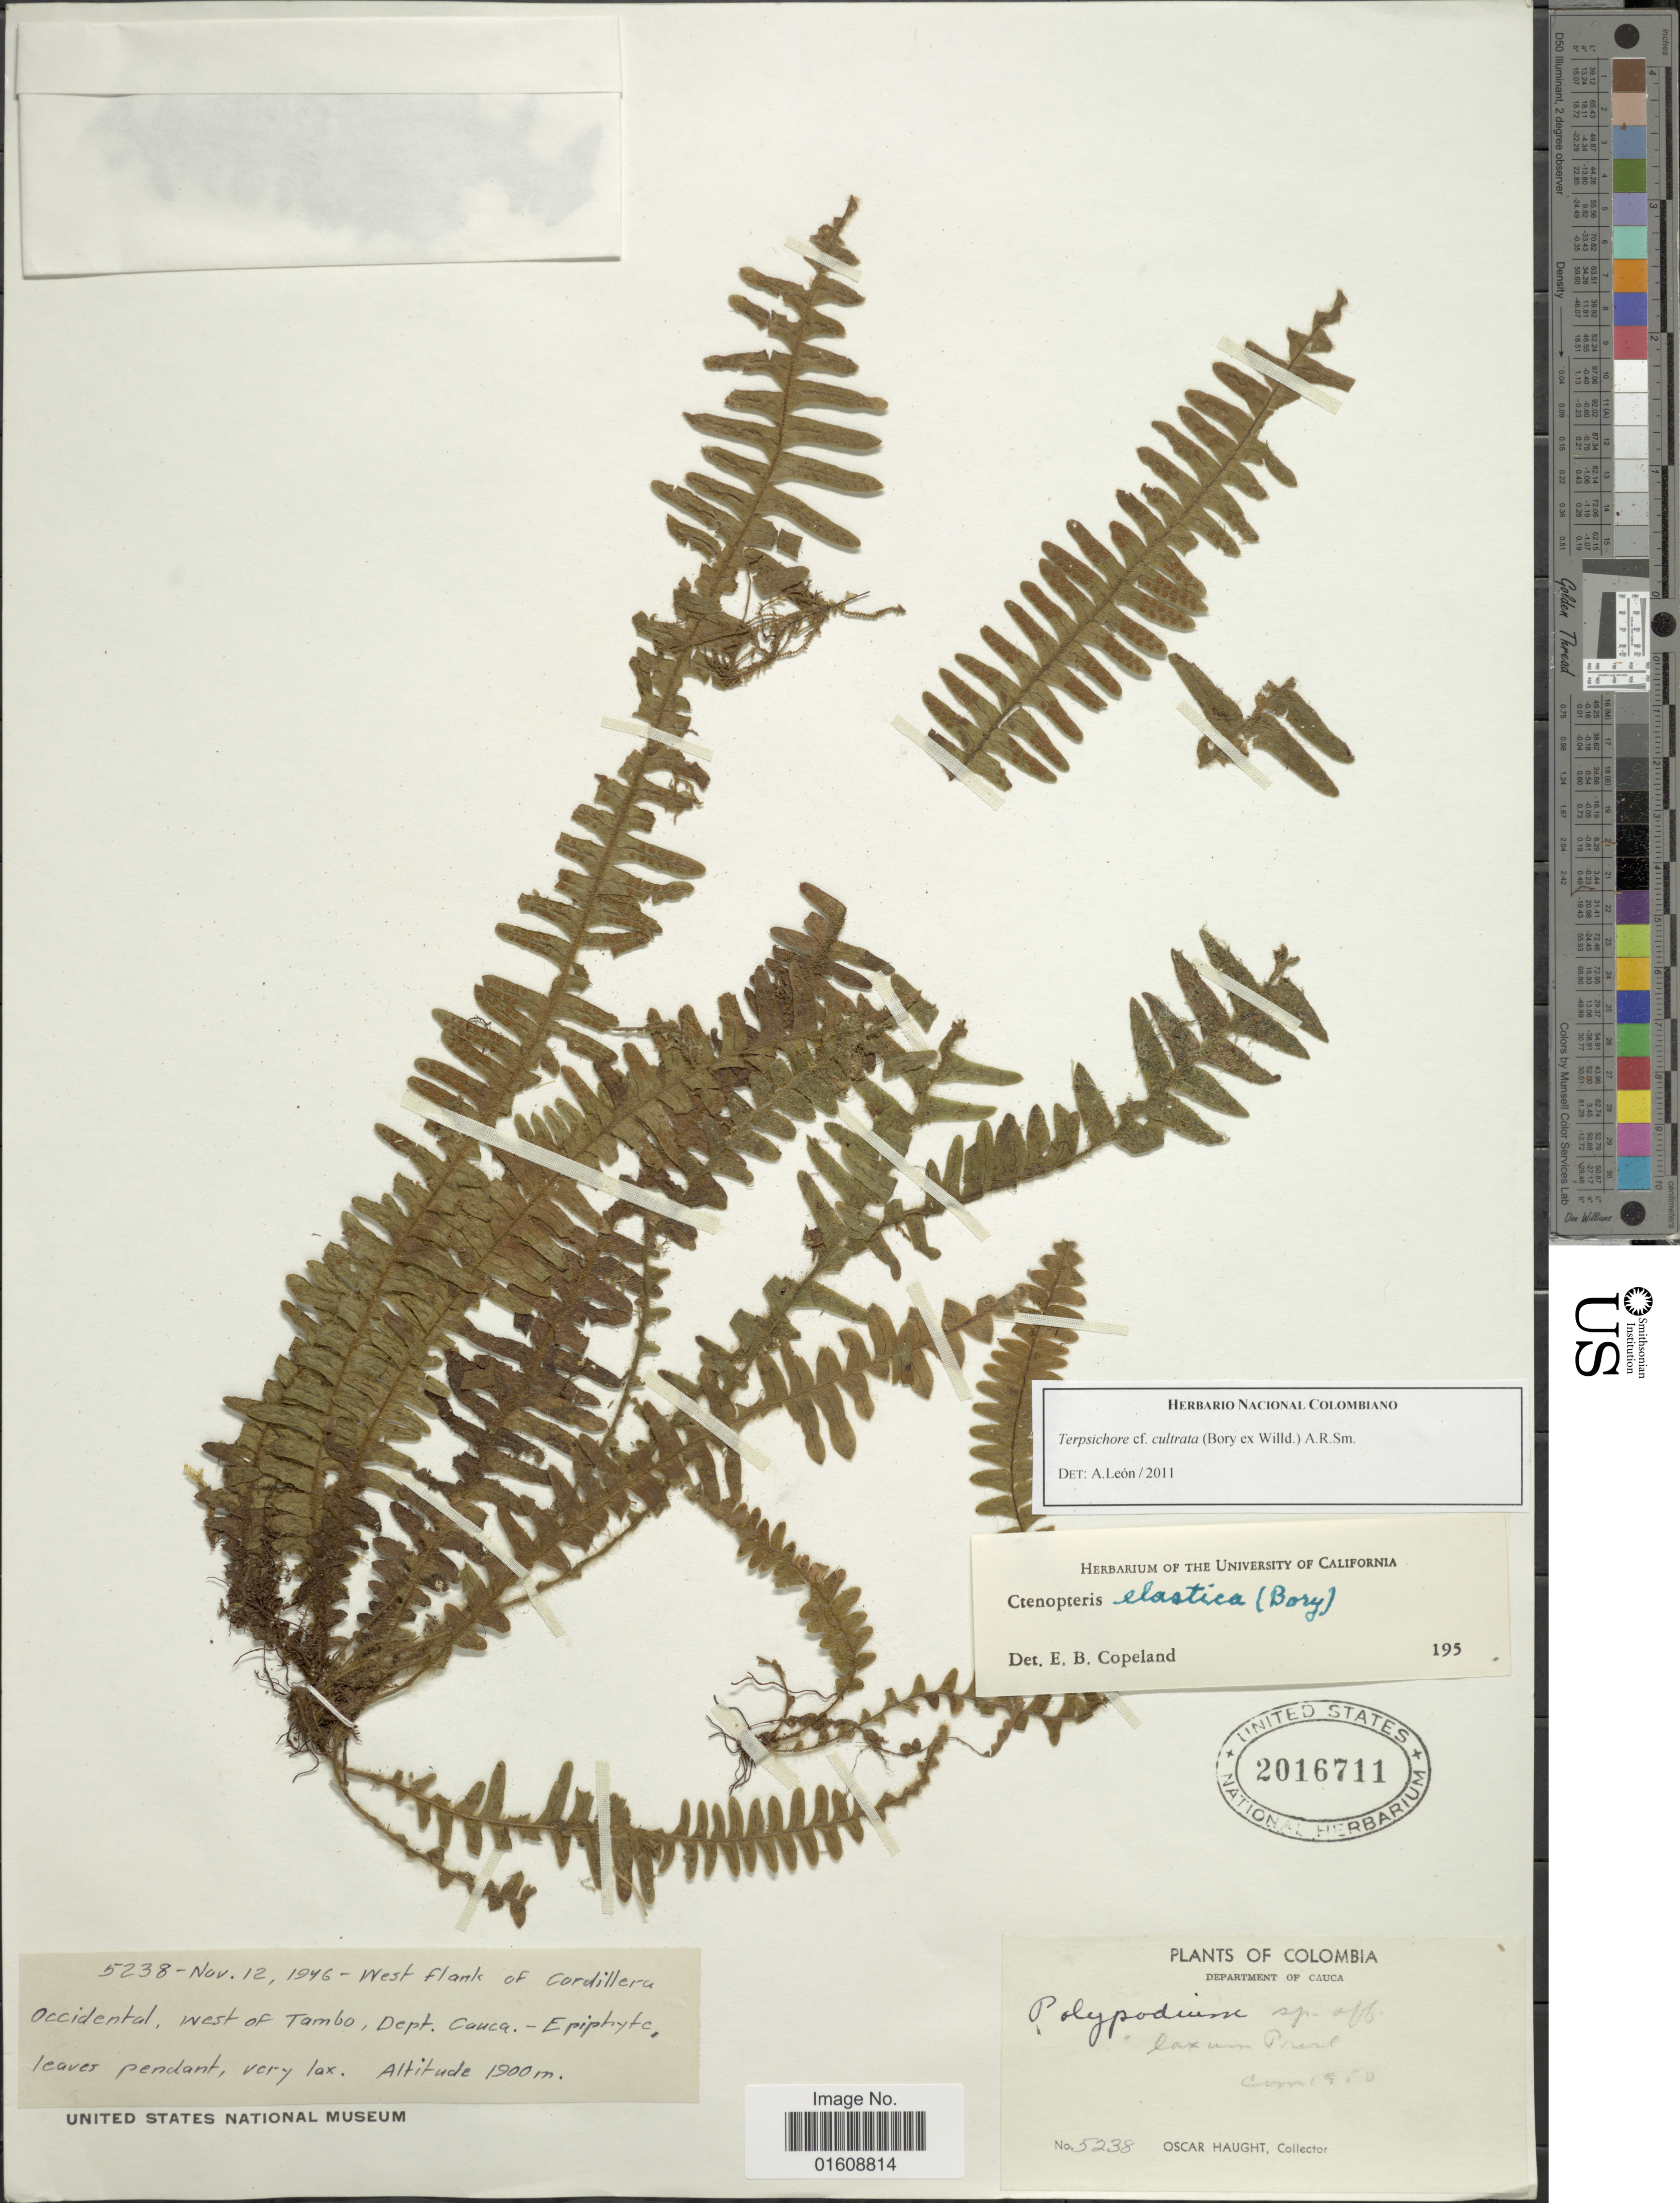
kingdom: Plantae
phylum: Tracheophyta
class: Polypodiopsida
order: Polypodiales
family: Polypodiaceae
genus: Alansmia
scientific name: Alansmia cultrata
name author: (Bory ex Willd.) Moguel & M. Kessler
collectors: O. Haught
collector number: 5238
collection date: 1946-11-12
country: Colombia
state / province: Cauca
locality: West flank of Cordillera Occidental, west of Tambo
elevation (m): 1900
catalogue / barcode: US 2016711